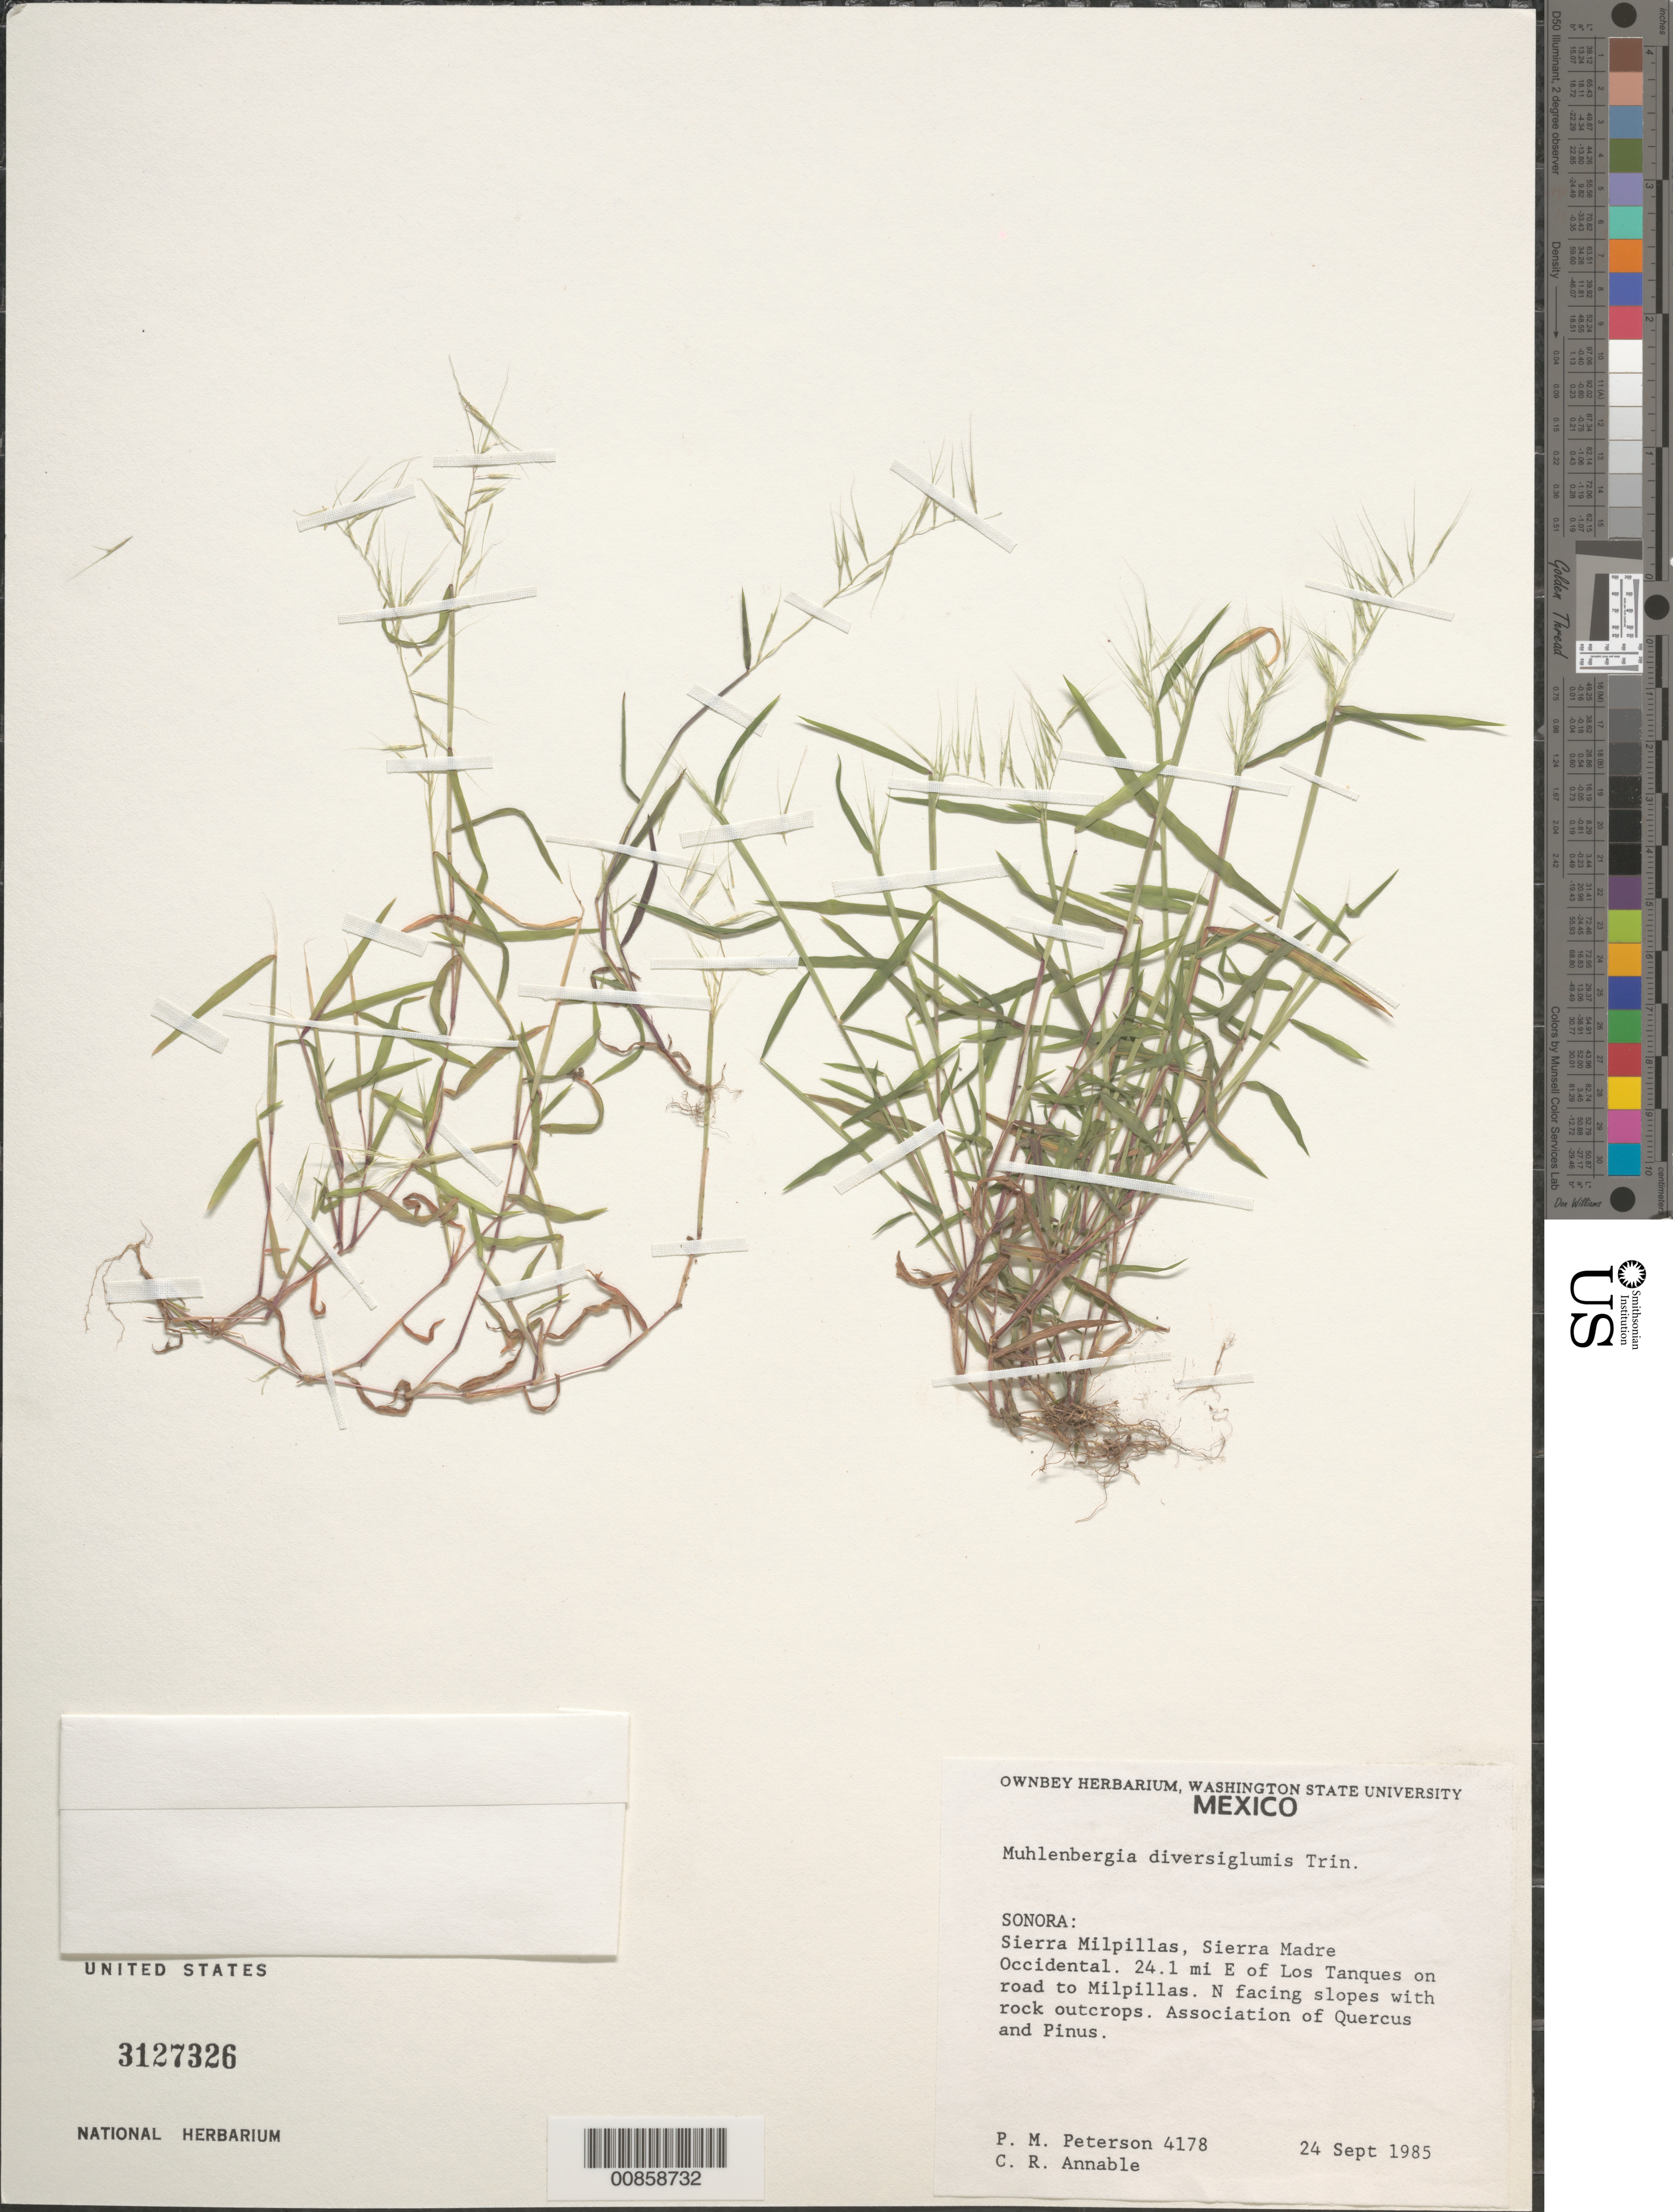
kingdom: Plantae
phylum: Tracheophyta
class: Liliopsida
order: Poales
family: Poaceae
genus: Muhlenbergia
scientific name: Muhlenbergia diversiglumis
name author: Trin.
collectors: P. M. Peterson & C. R. Annable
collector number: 4178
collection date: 1985-09-24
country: Mexico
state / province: Sonora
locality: Sierra Milpillas, Sierra Madre Occidental. 24.1 mi E of Los Tanques on road to Milpillas. N facing slopes with rock outcrops.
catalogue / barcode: US 3127326